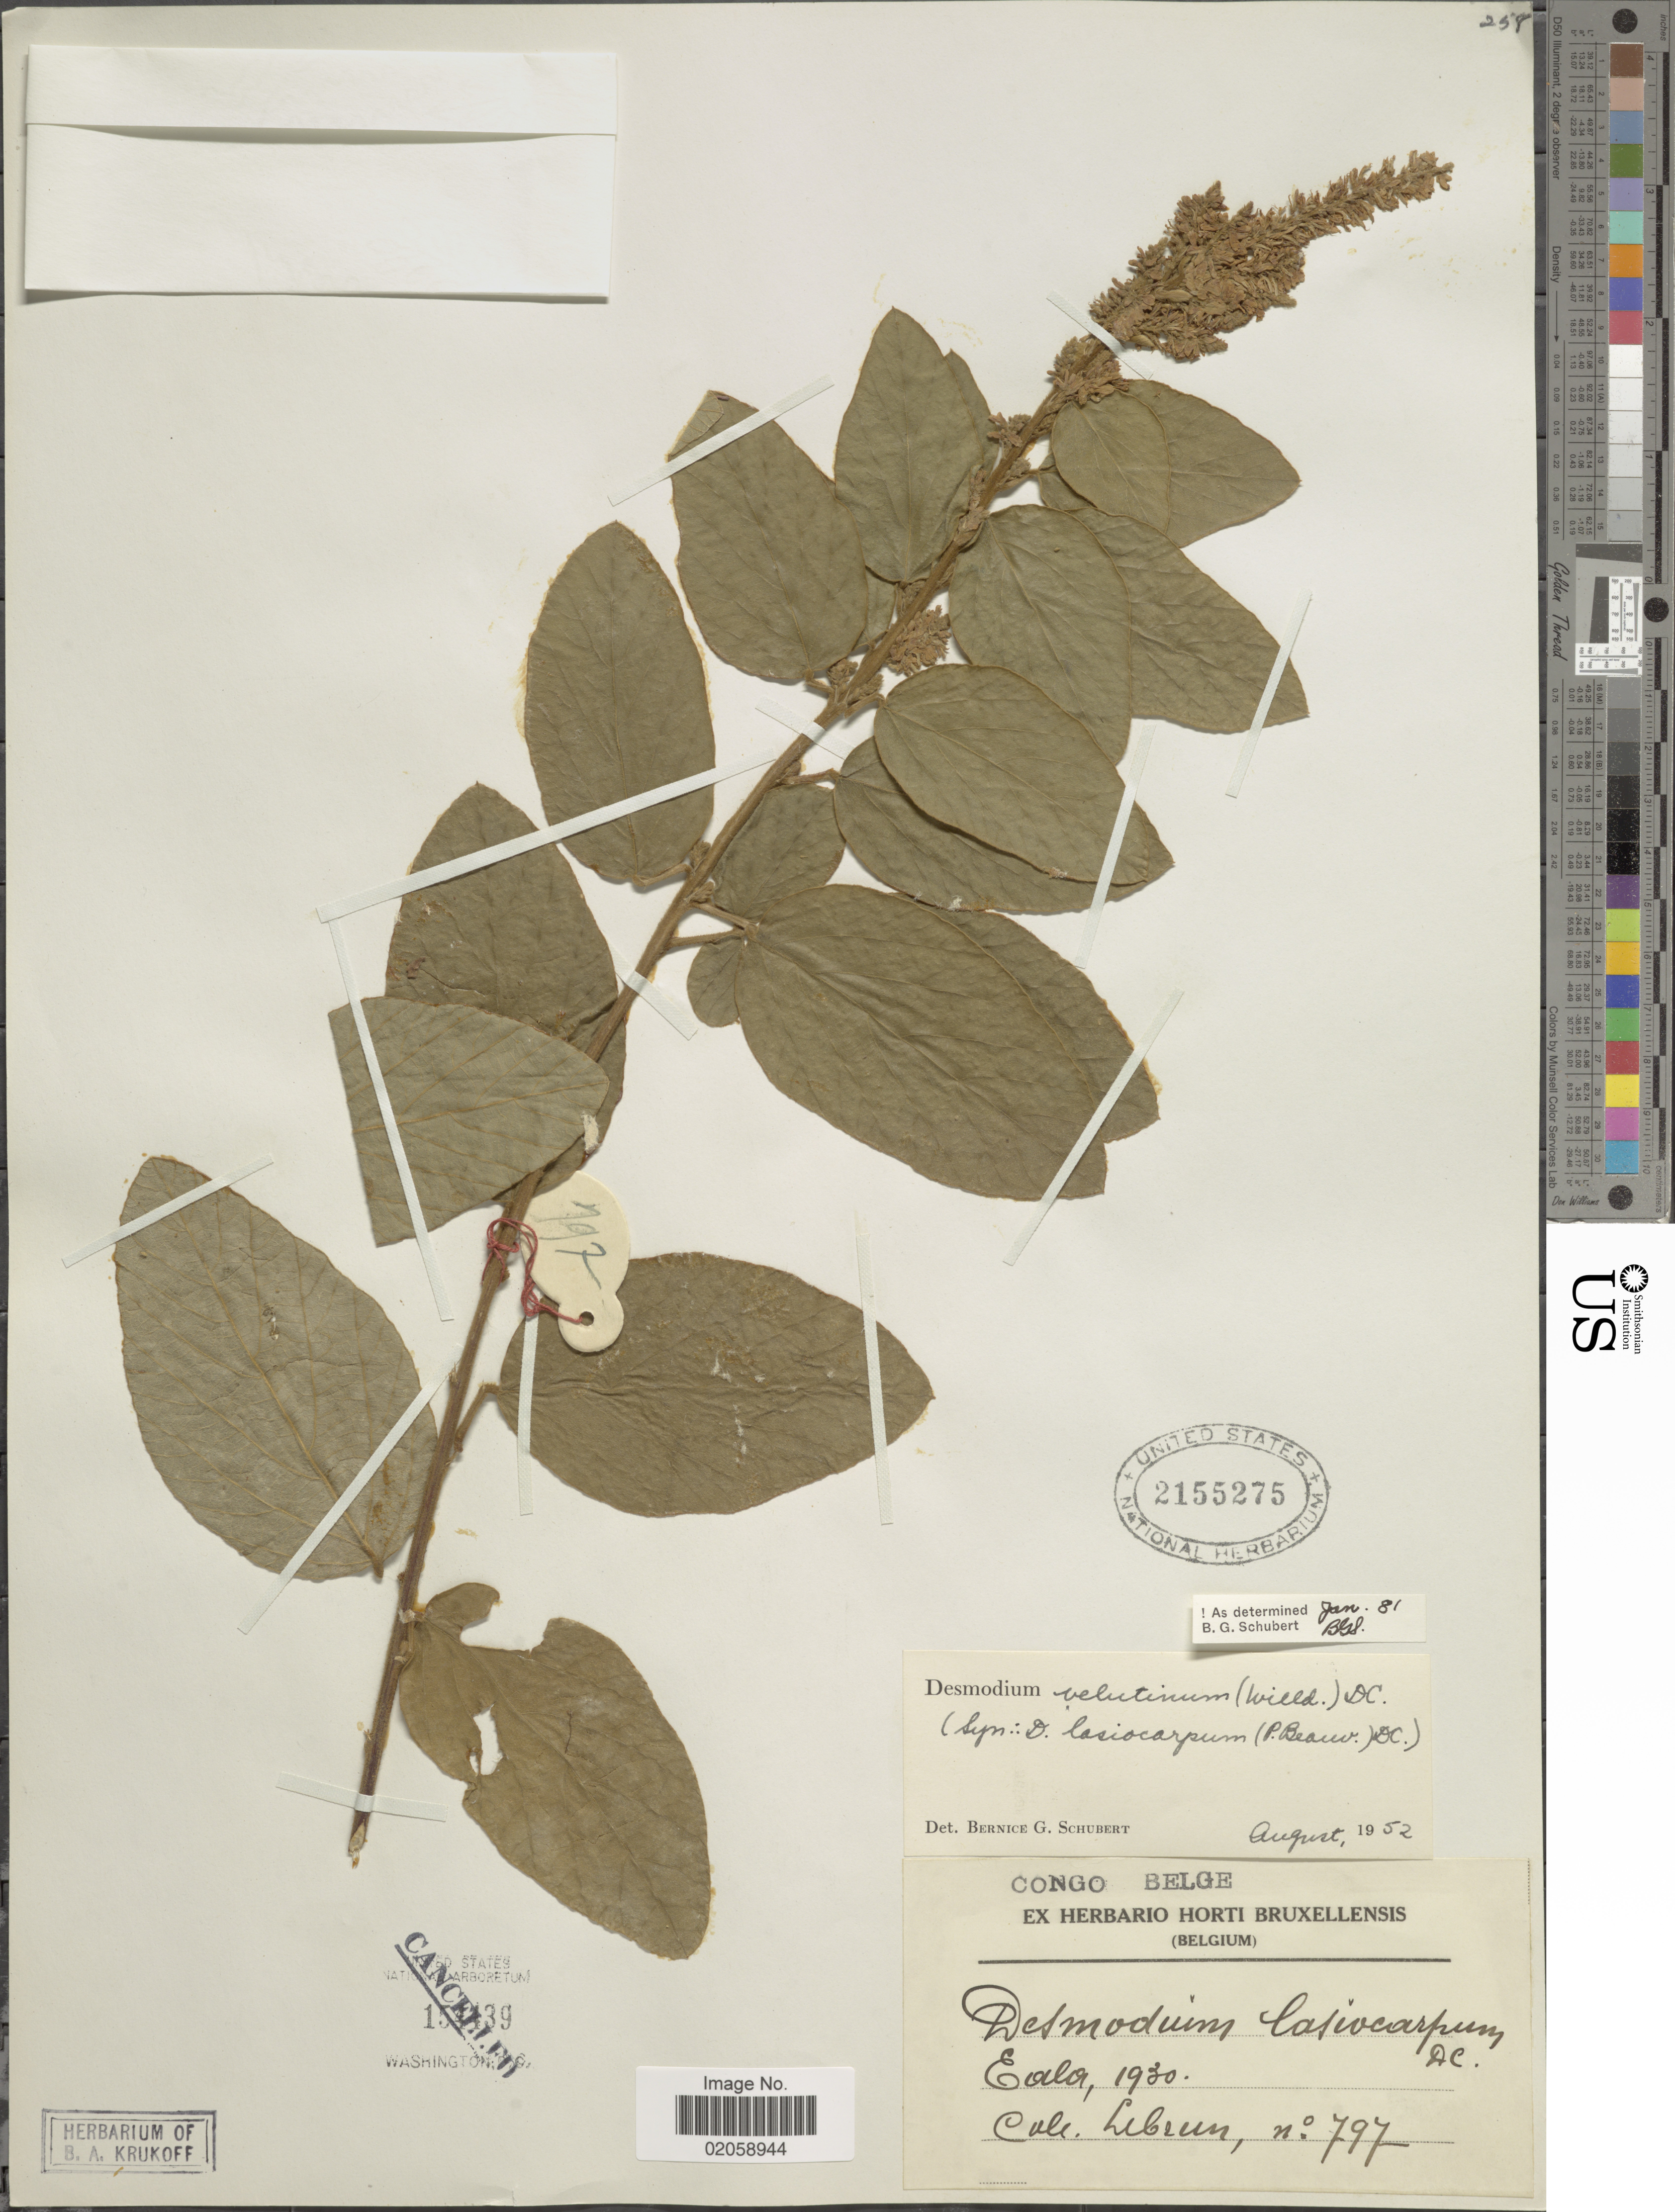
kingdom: Plantae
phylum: Tracheophyta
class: Magnoliopsida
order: Fabales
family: Fabaceae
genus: Polhillides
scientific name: Polhillides velutina subsp. velutina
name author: (Willd.) H. Ohashi & K. Ohashi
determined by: Strong, Mark T., (BOT), Smithsonian Institution - National Museum of Natural History (UNITED STATES)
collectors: J.A. Lebrun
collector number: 797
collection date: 1930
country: Congo, Democratic Republic of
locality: Congo Belge. Eala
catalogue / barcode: US 2155275